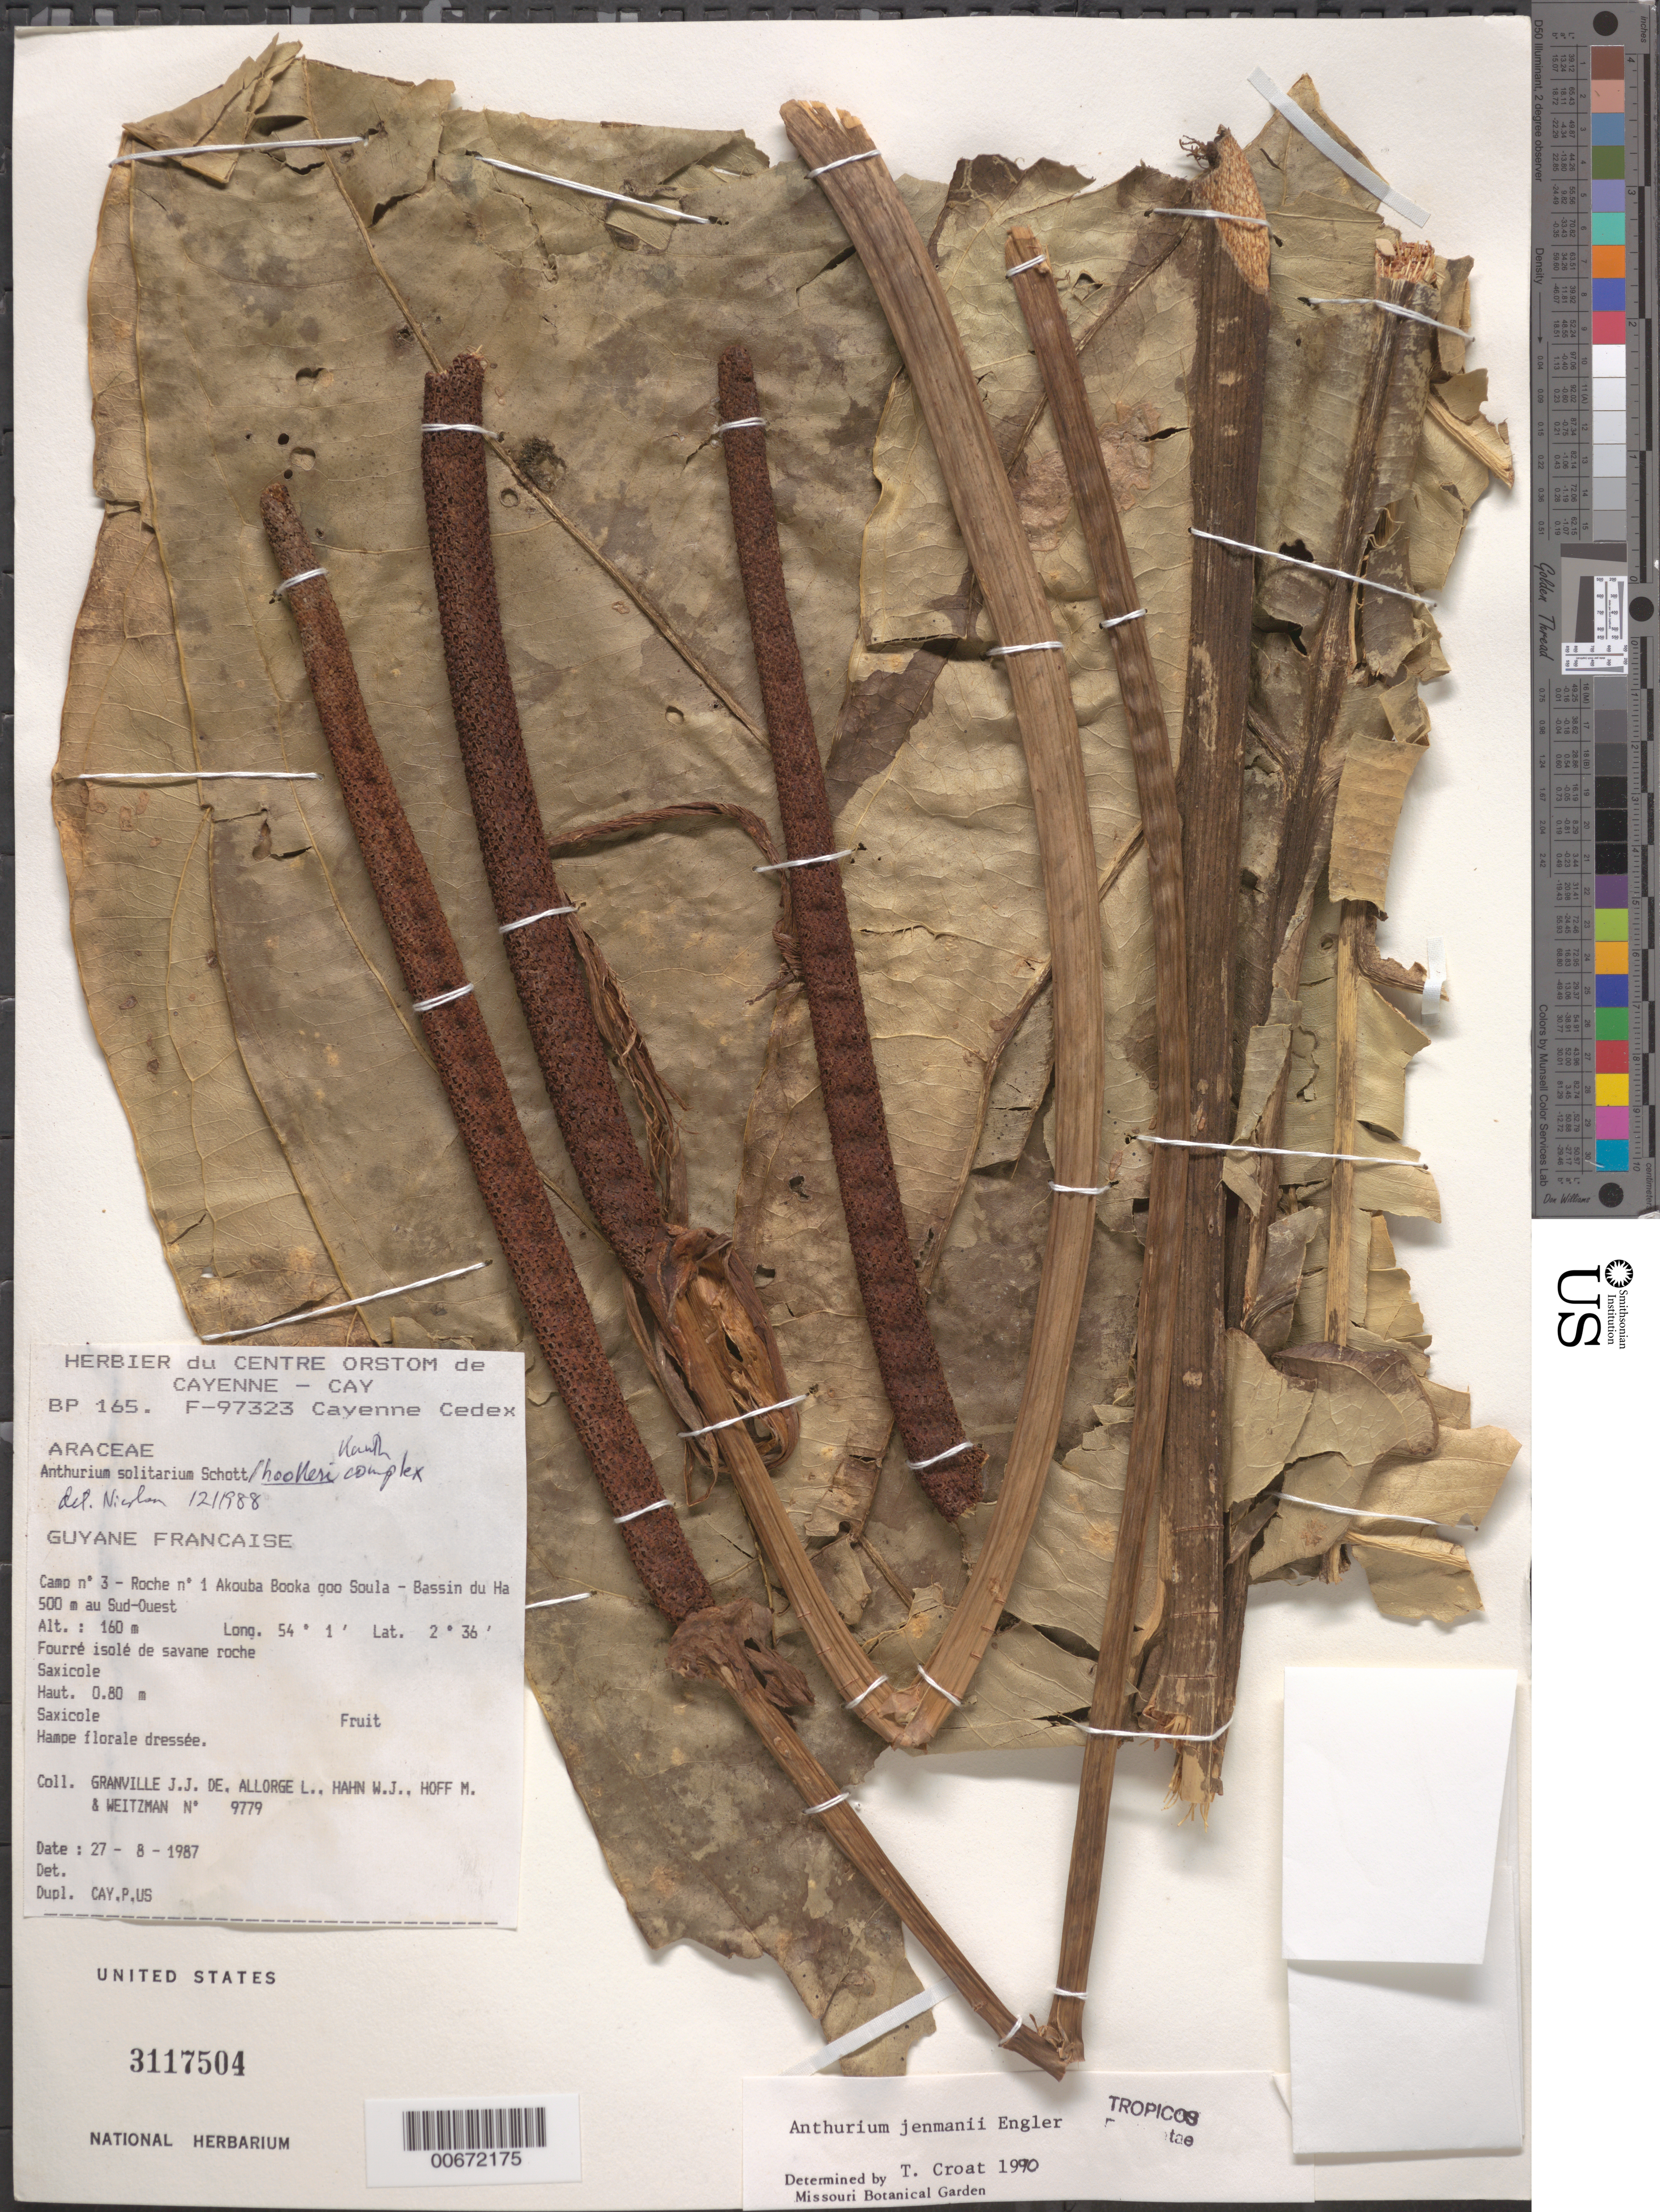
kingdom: Plantae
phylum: Tracheophyta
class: Liliopsida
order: Alismatales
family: Araceae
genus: Anthurium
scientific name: Anthurium jenmanii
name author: Engl.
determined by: Croat, Thomas B., Missouri Botanical Garden (MO)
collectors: J.-J. de Granville, L. Allorge, W. J. Hahn, M. Hoff & A. L. Weitzman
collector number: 9779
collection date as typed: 27-Aug-87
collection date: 1987-08-27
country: French Guiana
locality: Akouba Booka goo Soula, Camp #3, Roche no. 1, Bassin du Haut-Marouini, 500 m au Sud-Ouest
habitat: Lining outskirts of rochous savannah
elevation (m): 160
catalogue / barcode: US 3117504